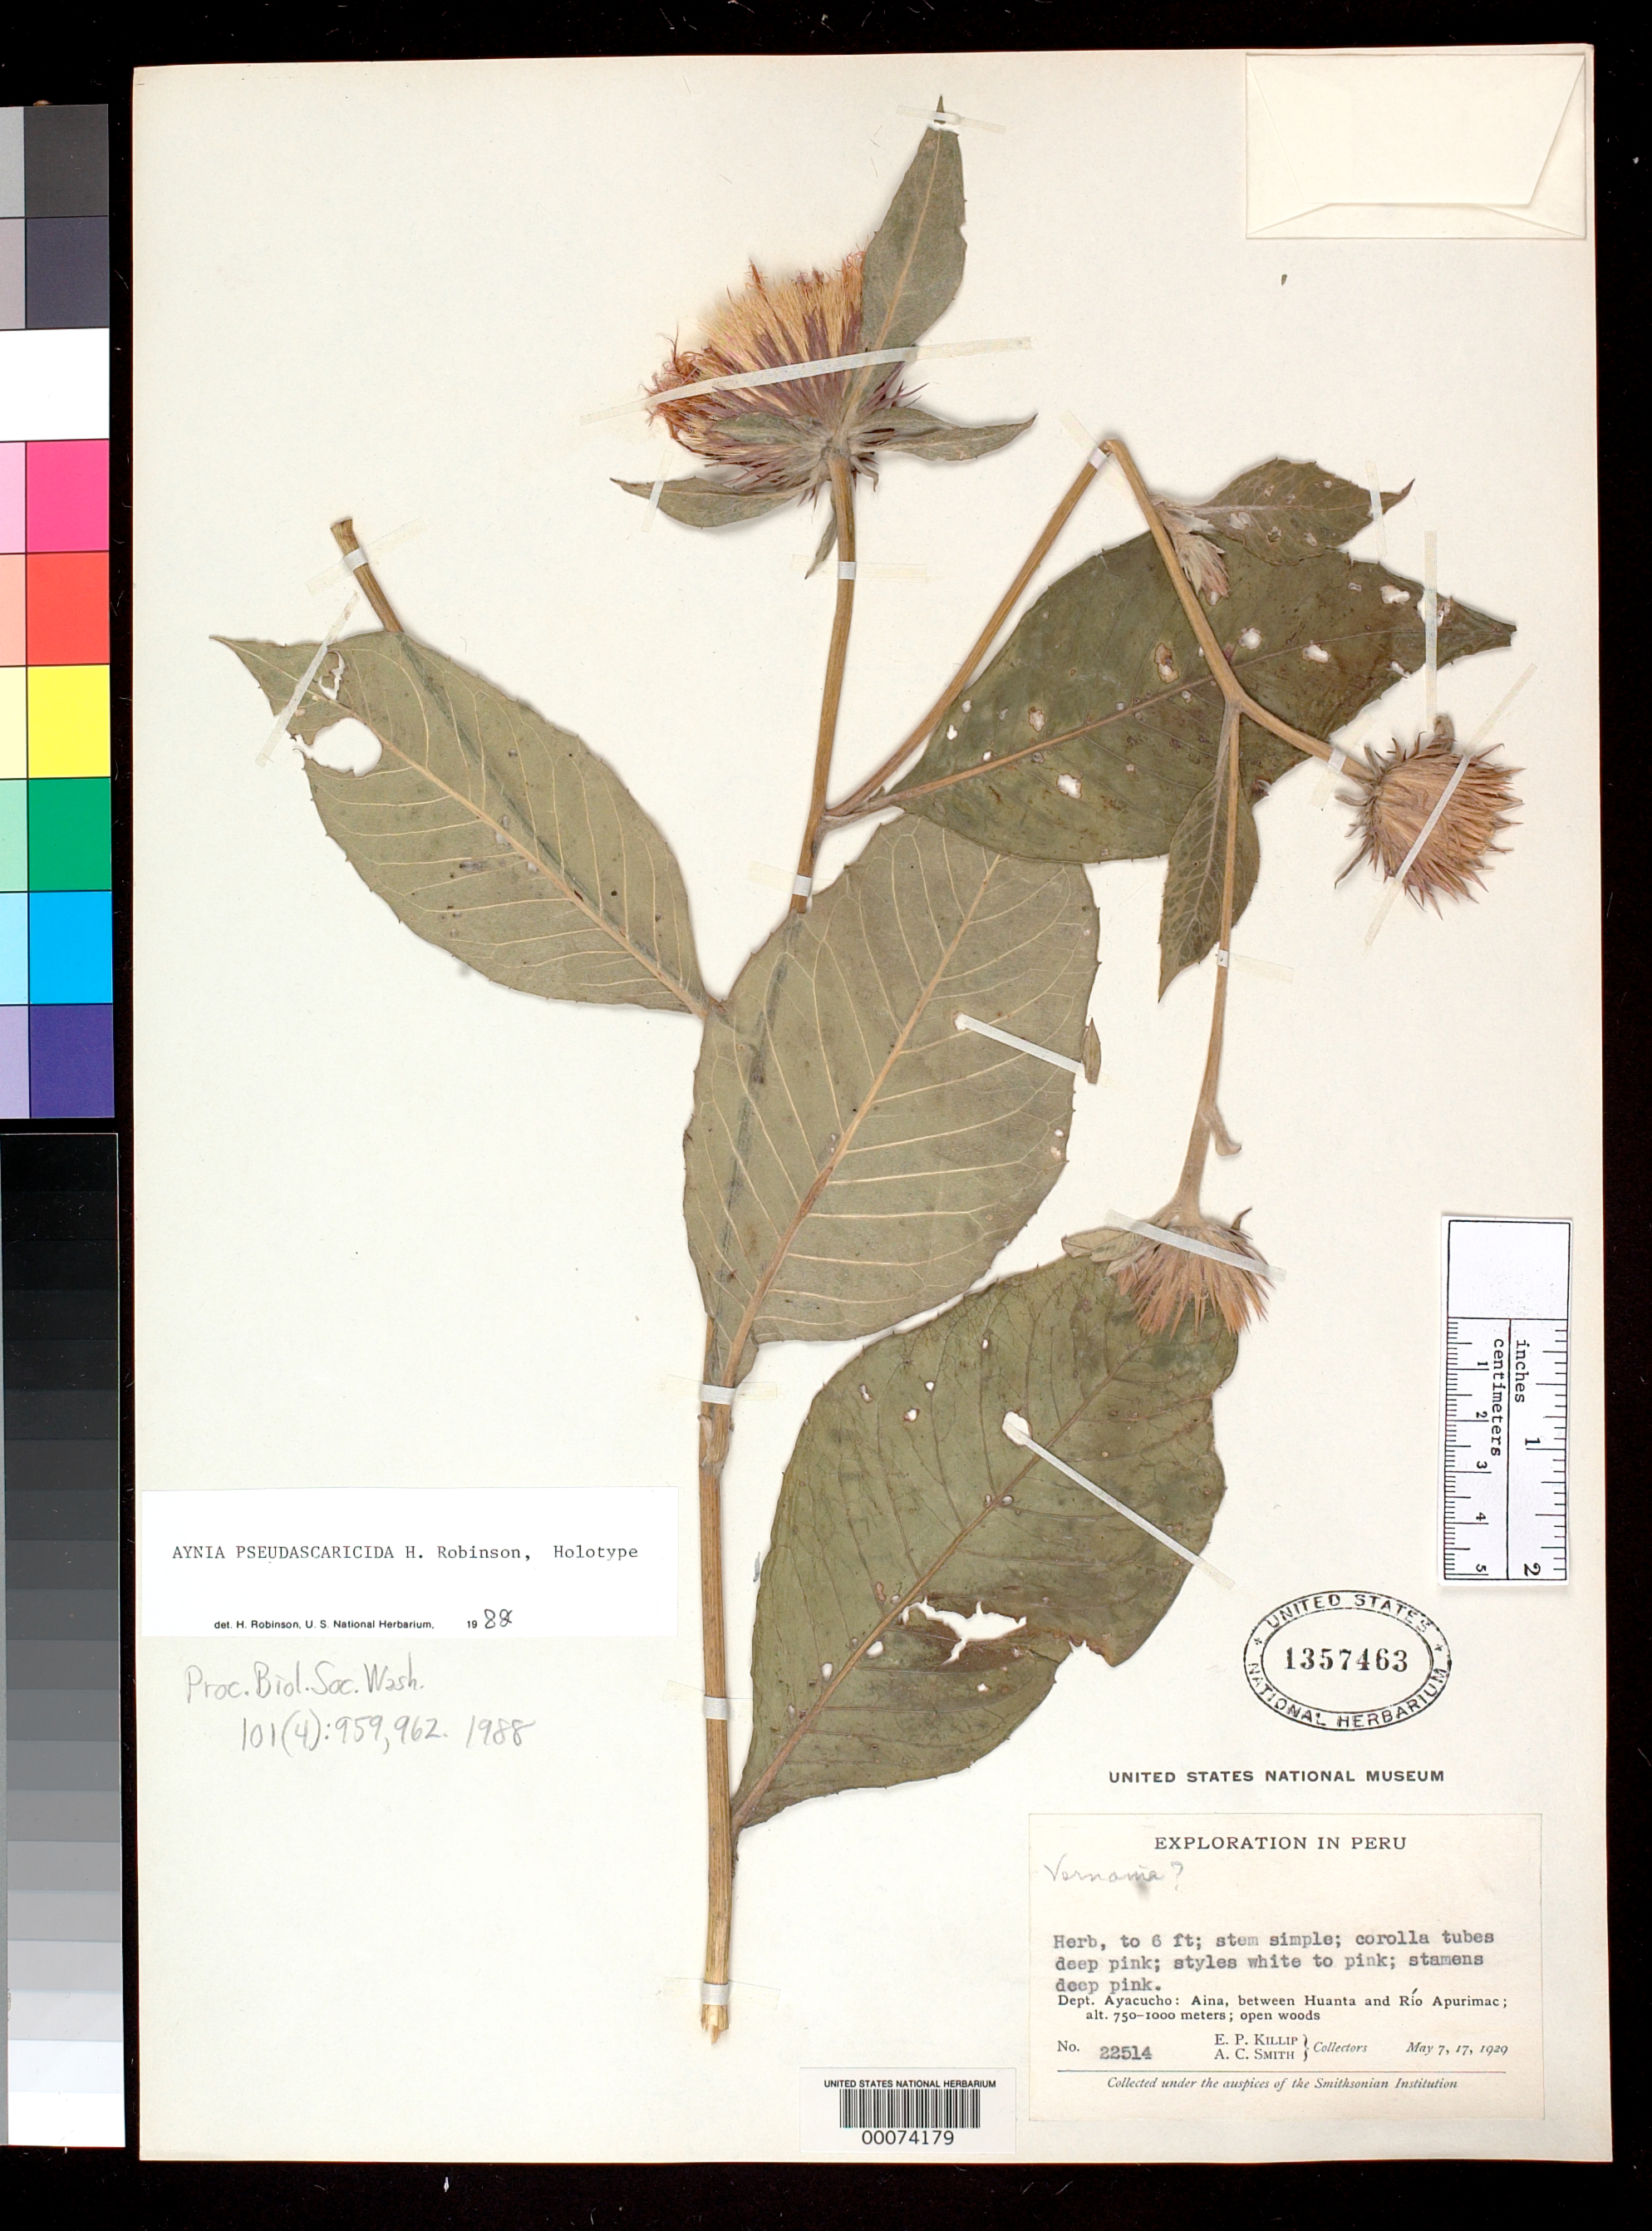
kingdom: Plantae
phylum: Tracheophyta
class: Magnoliopsida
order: Asterales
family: Asteraceae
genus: Aynia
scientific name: Aynia pseudascaricida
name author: H. Rob.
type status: Holotype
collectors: E. P. Killip & A. C. Smith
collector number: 22514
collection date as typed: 07 May 1929 and 17 May 1929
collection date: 1929-05-07,1929-05-17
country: Peru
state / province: Ayacucho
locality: Aina, between Huanta and Río Apurímac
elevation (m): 750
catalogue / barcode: US 1357463